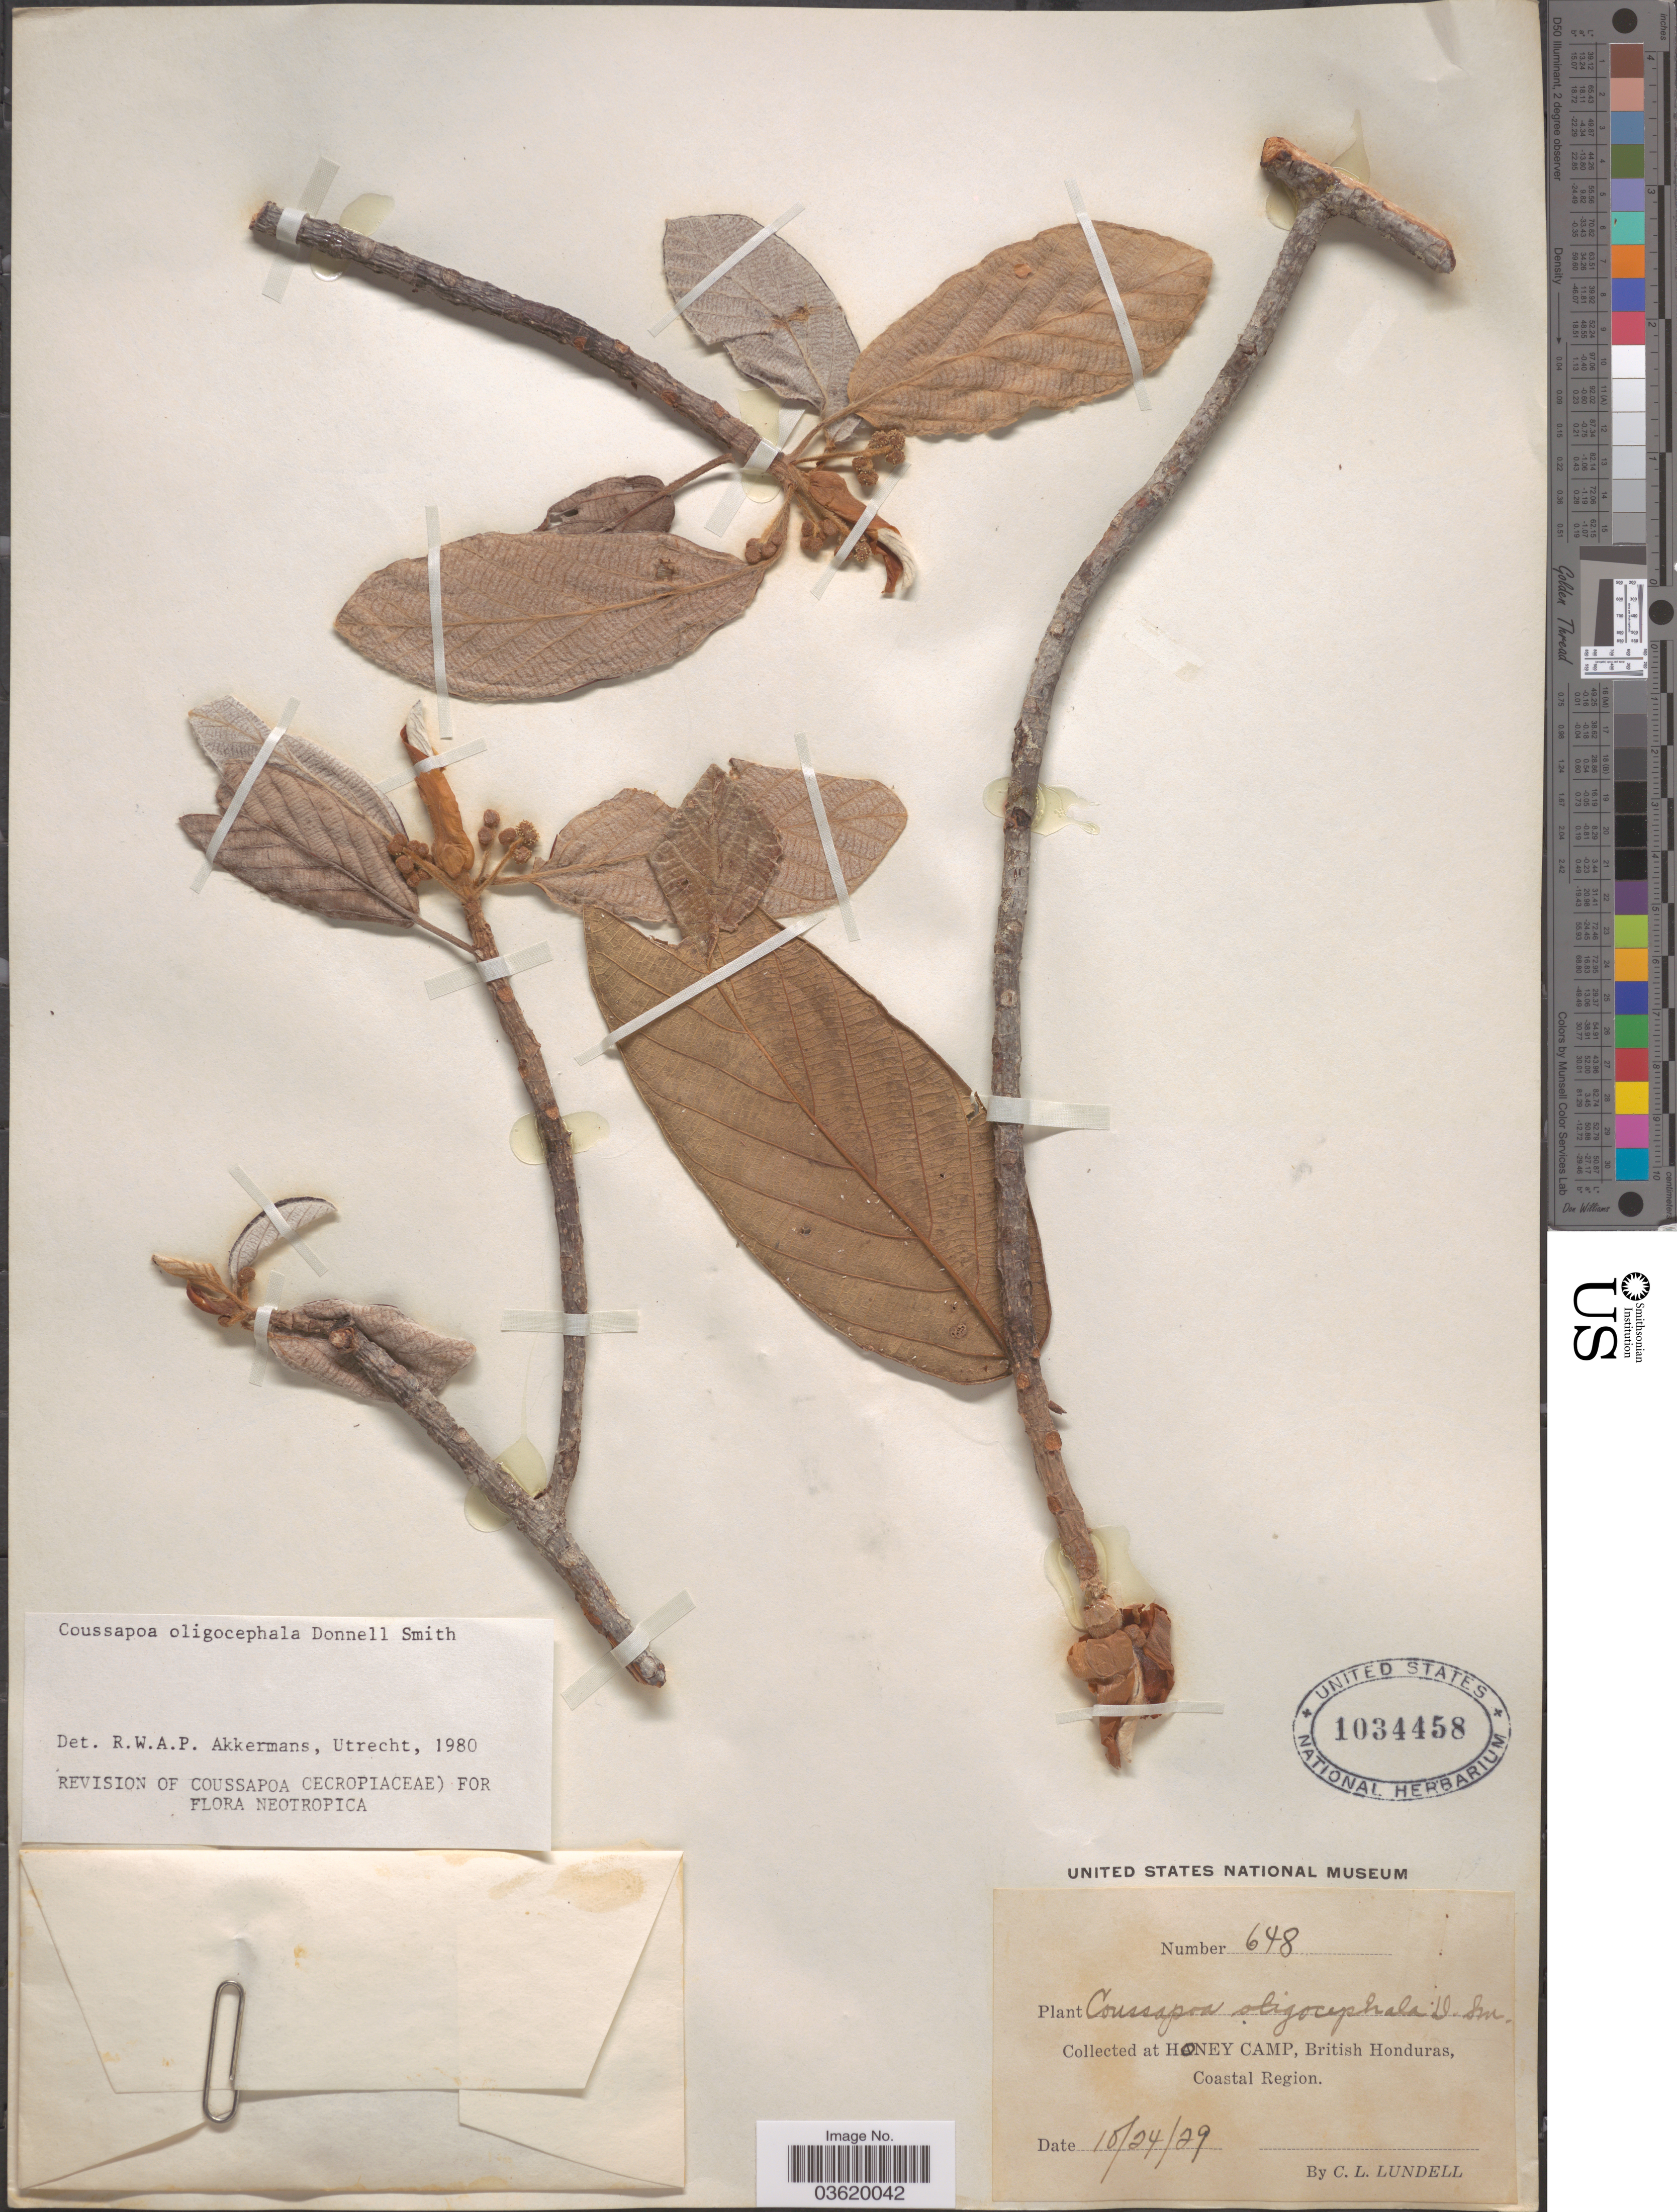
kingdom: Plantae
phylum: Tracheophyta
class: Magnoliopsida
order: Rosales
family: Urticaceae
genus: Coussapoa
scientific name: Coussapoa oligocephala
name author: Donn. Sm.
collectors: C. L. Lundell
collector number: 648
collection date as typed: Transcribed d/m/y: 24/10/29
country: Belize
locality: Honey Camp, British Honduras, Coastal Region.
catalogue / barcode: US 1034458